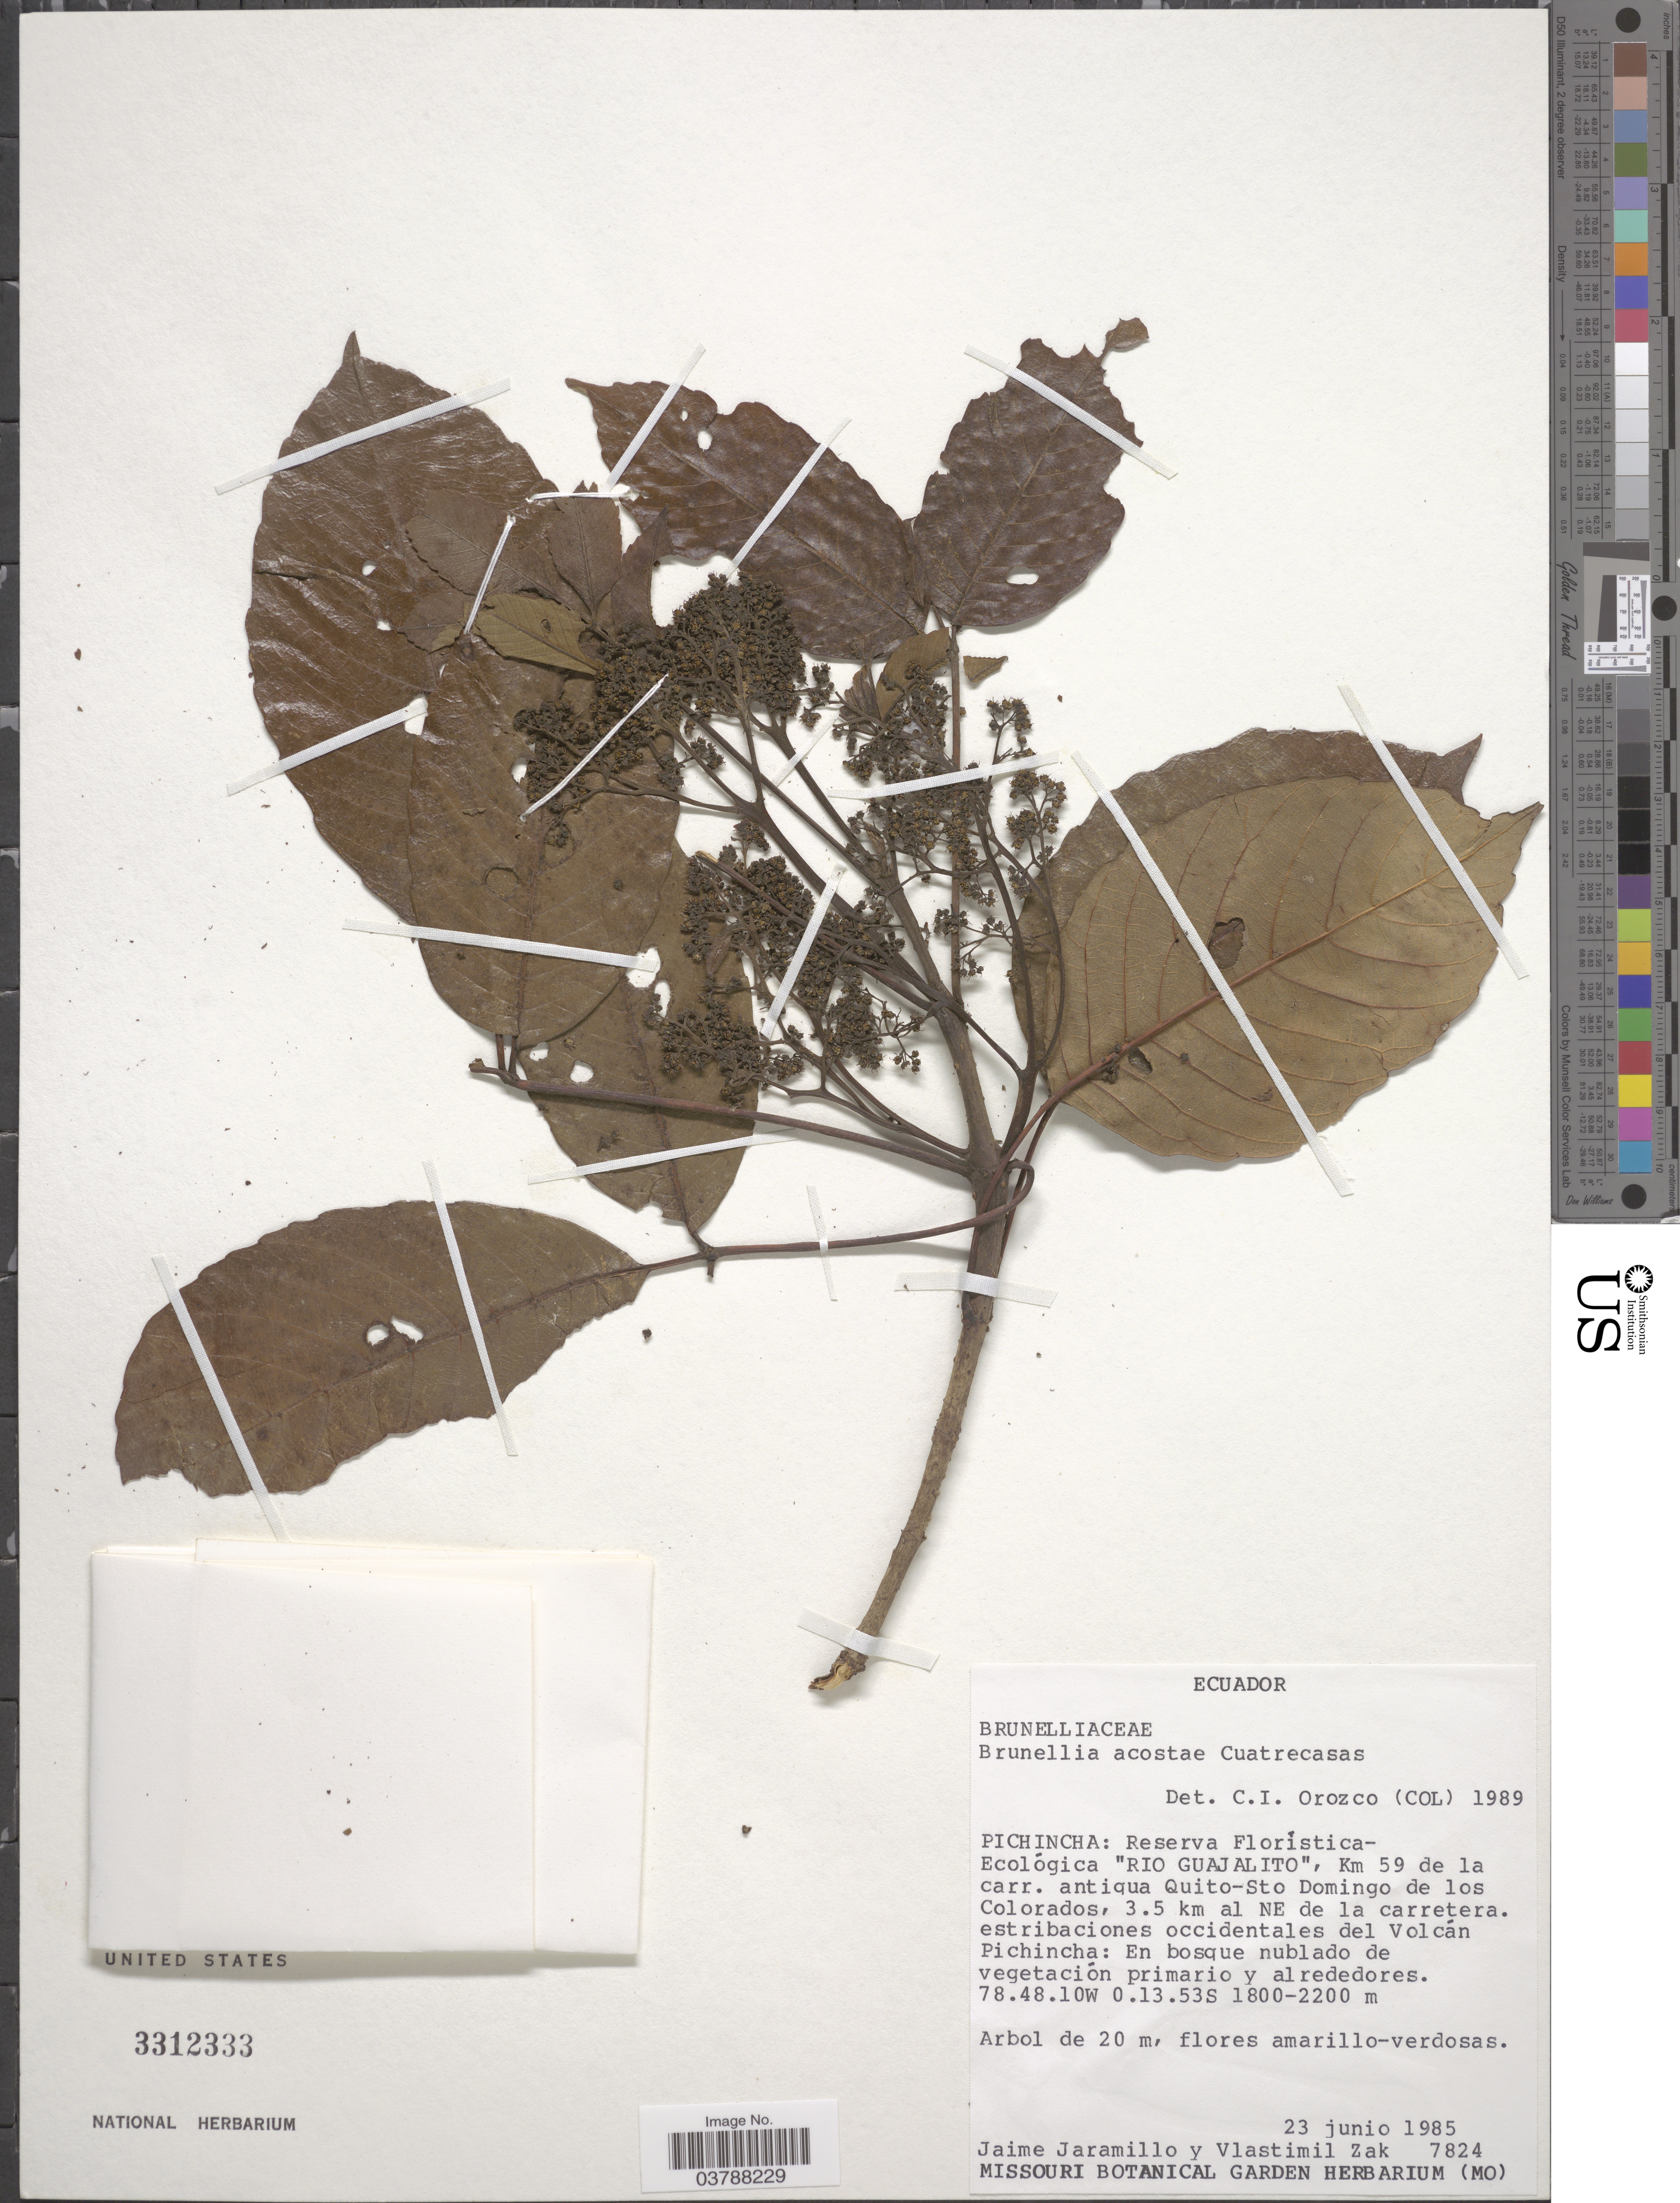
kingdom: Plantae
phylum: Tracheophyta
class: Magnoliopsida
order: Oxalidales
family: Brunelliaceae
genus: Brunellia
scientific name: Brunellia acostae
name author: Cuatrec.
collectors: J. Jaramillo & V. Zak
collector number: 7824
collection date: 1985-06-23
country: Ecuador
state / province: Pichincha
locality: Reserva Floristica-Ecológica "Rio Guajalito", Km 59 de la carr. antigua Quito-Sto Domingo de los Colorados, 3.5 km al NE de la carretera. estribaciones occidentales del Volcán Pichincha.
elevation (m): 1800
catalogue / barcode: US 3312333